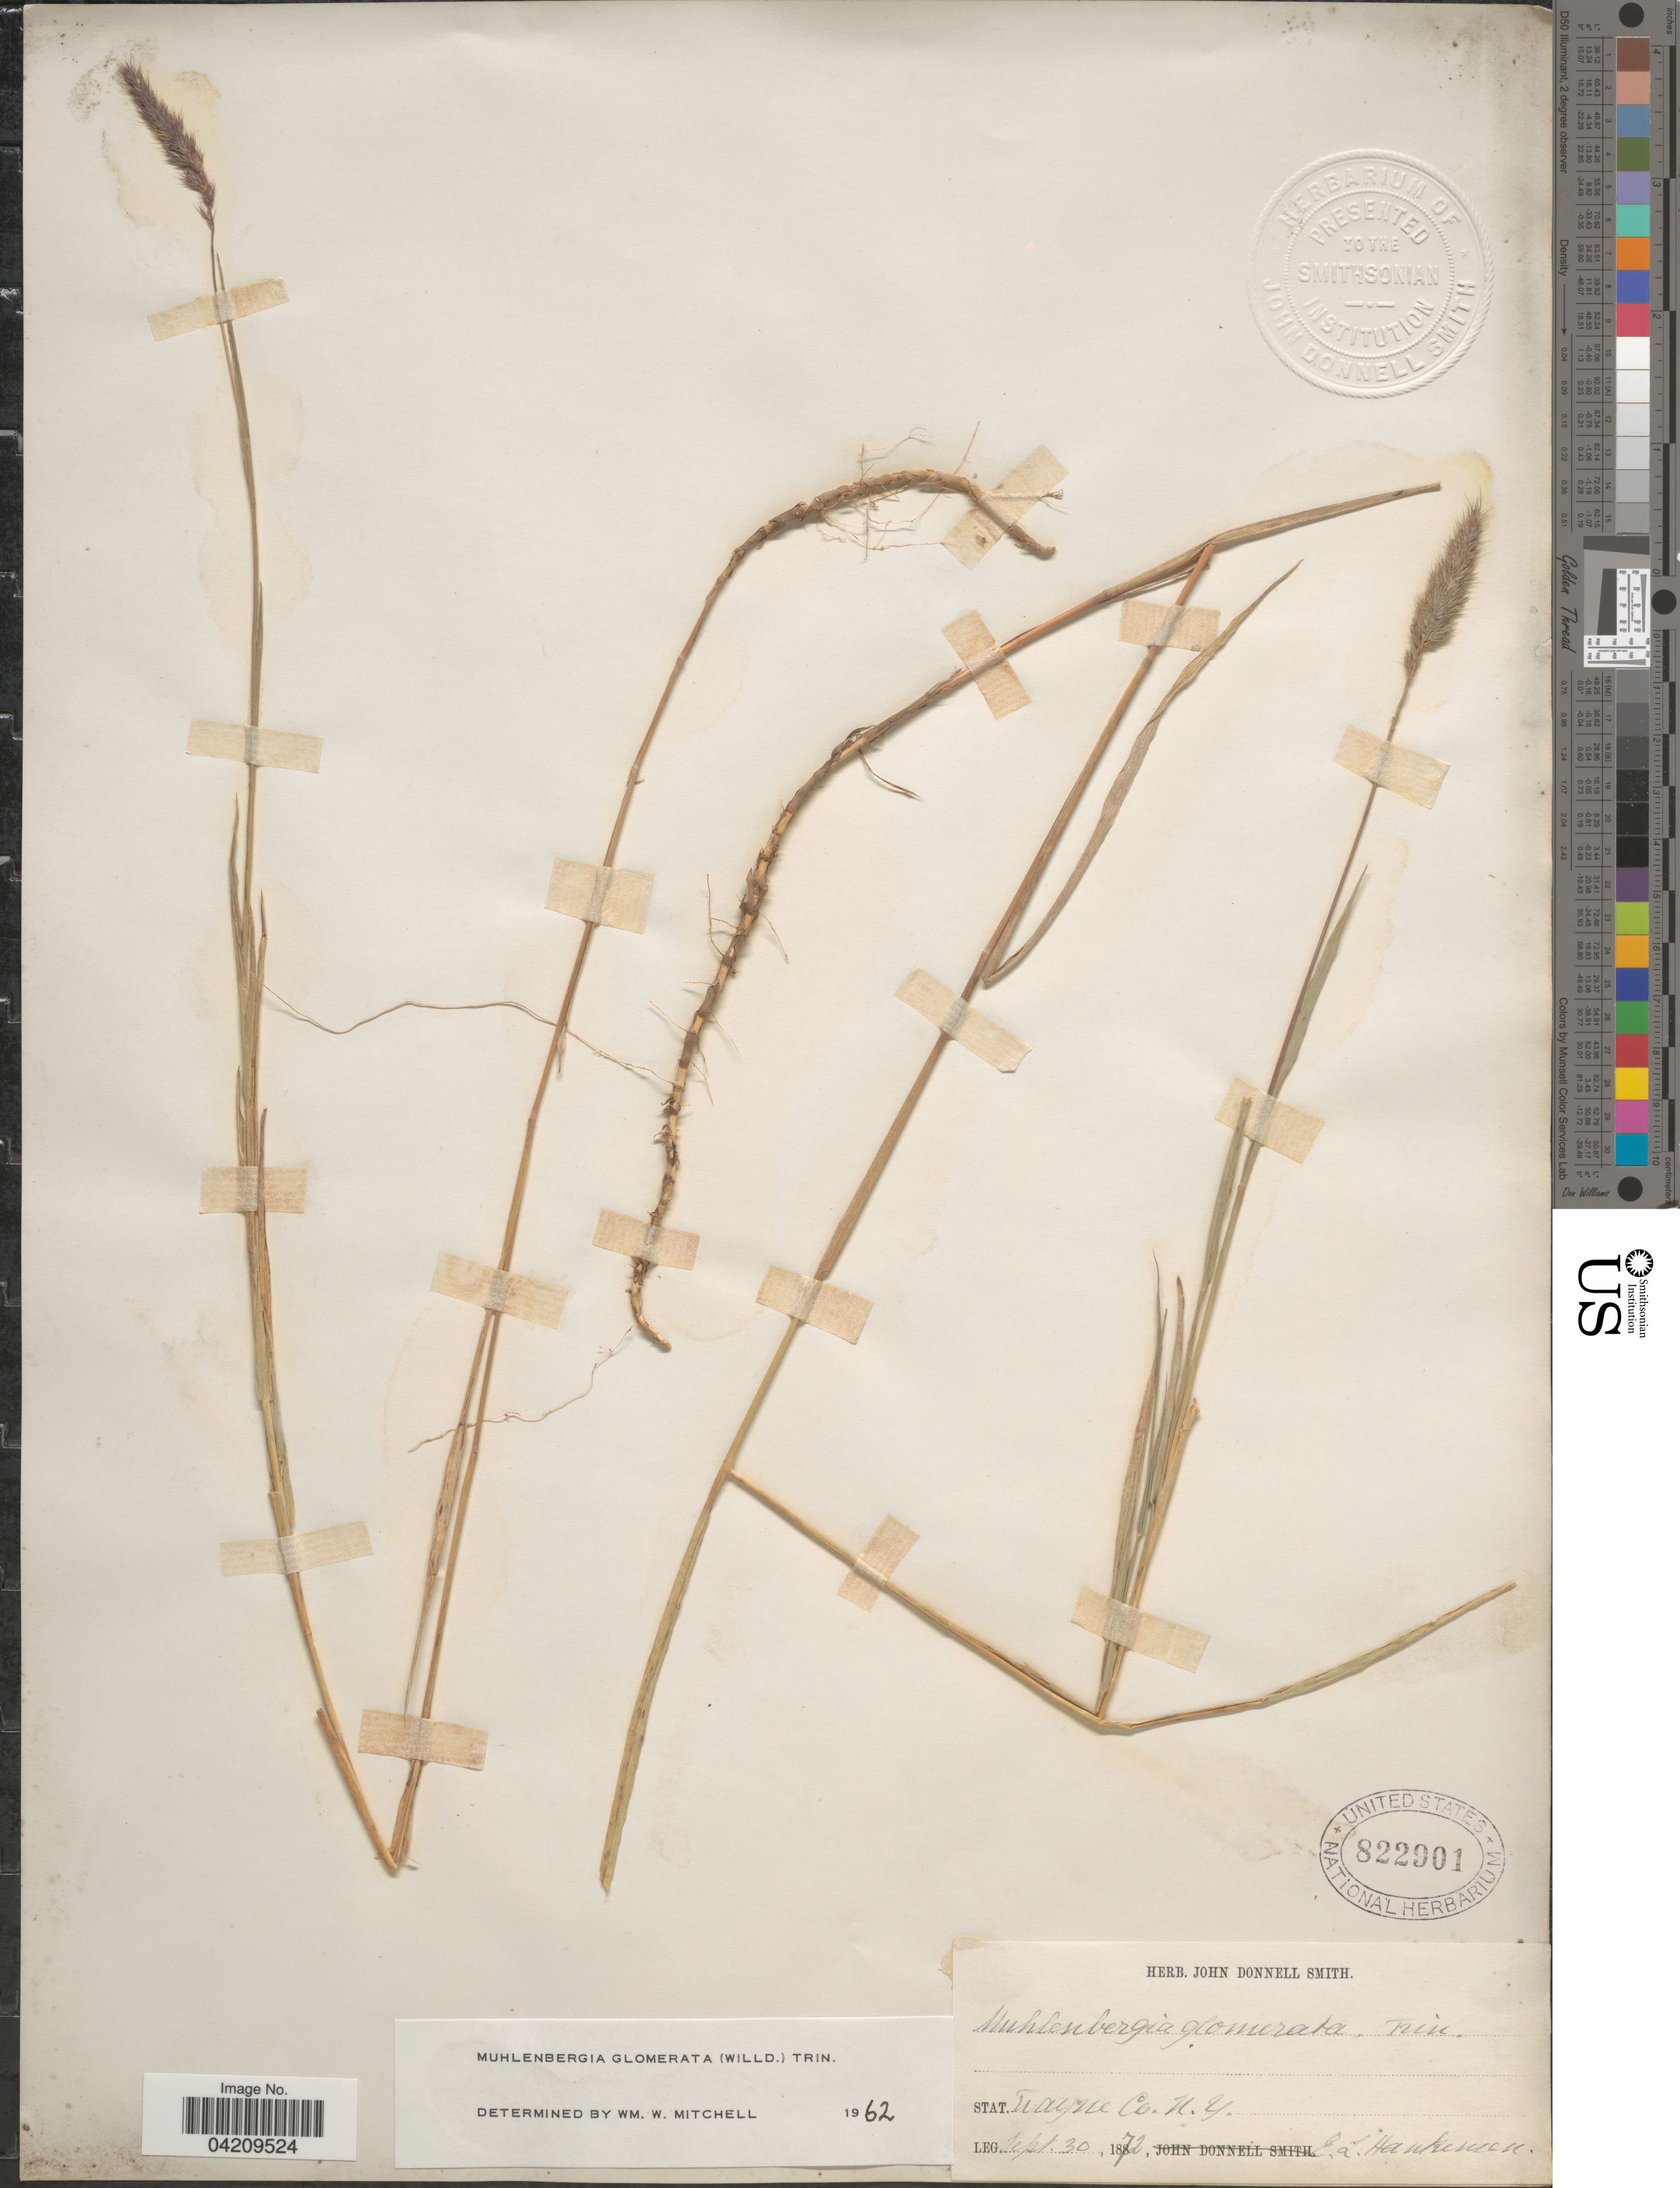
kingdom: Plantae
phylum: Tracheophyta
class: Liliopsida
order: Poales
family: Poaceae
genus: Muhlenbergia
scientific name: Muhlenbergia glomerata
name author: (Willd.) Trin.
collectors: E. Hankenson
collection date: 1872-09-30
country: United States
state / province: New York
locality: Wayne Co.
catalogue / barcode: US 822901